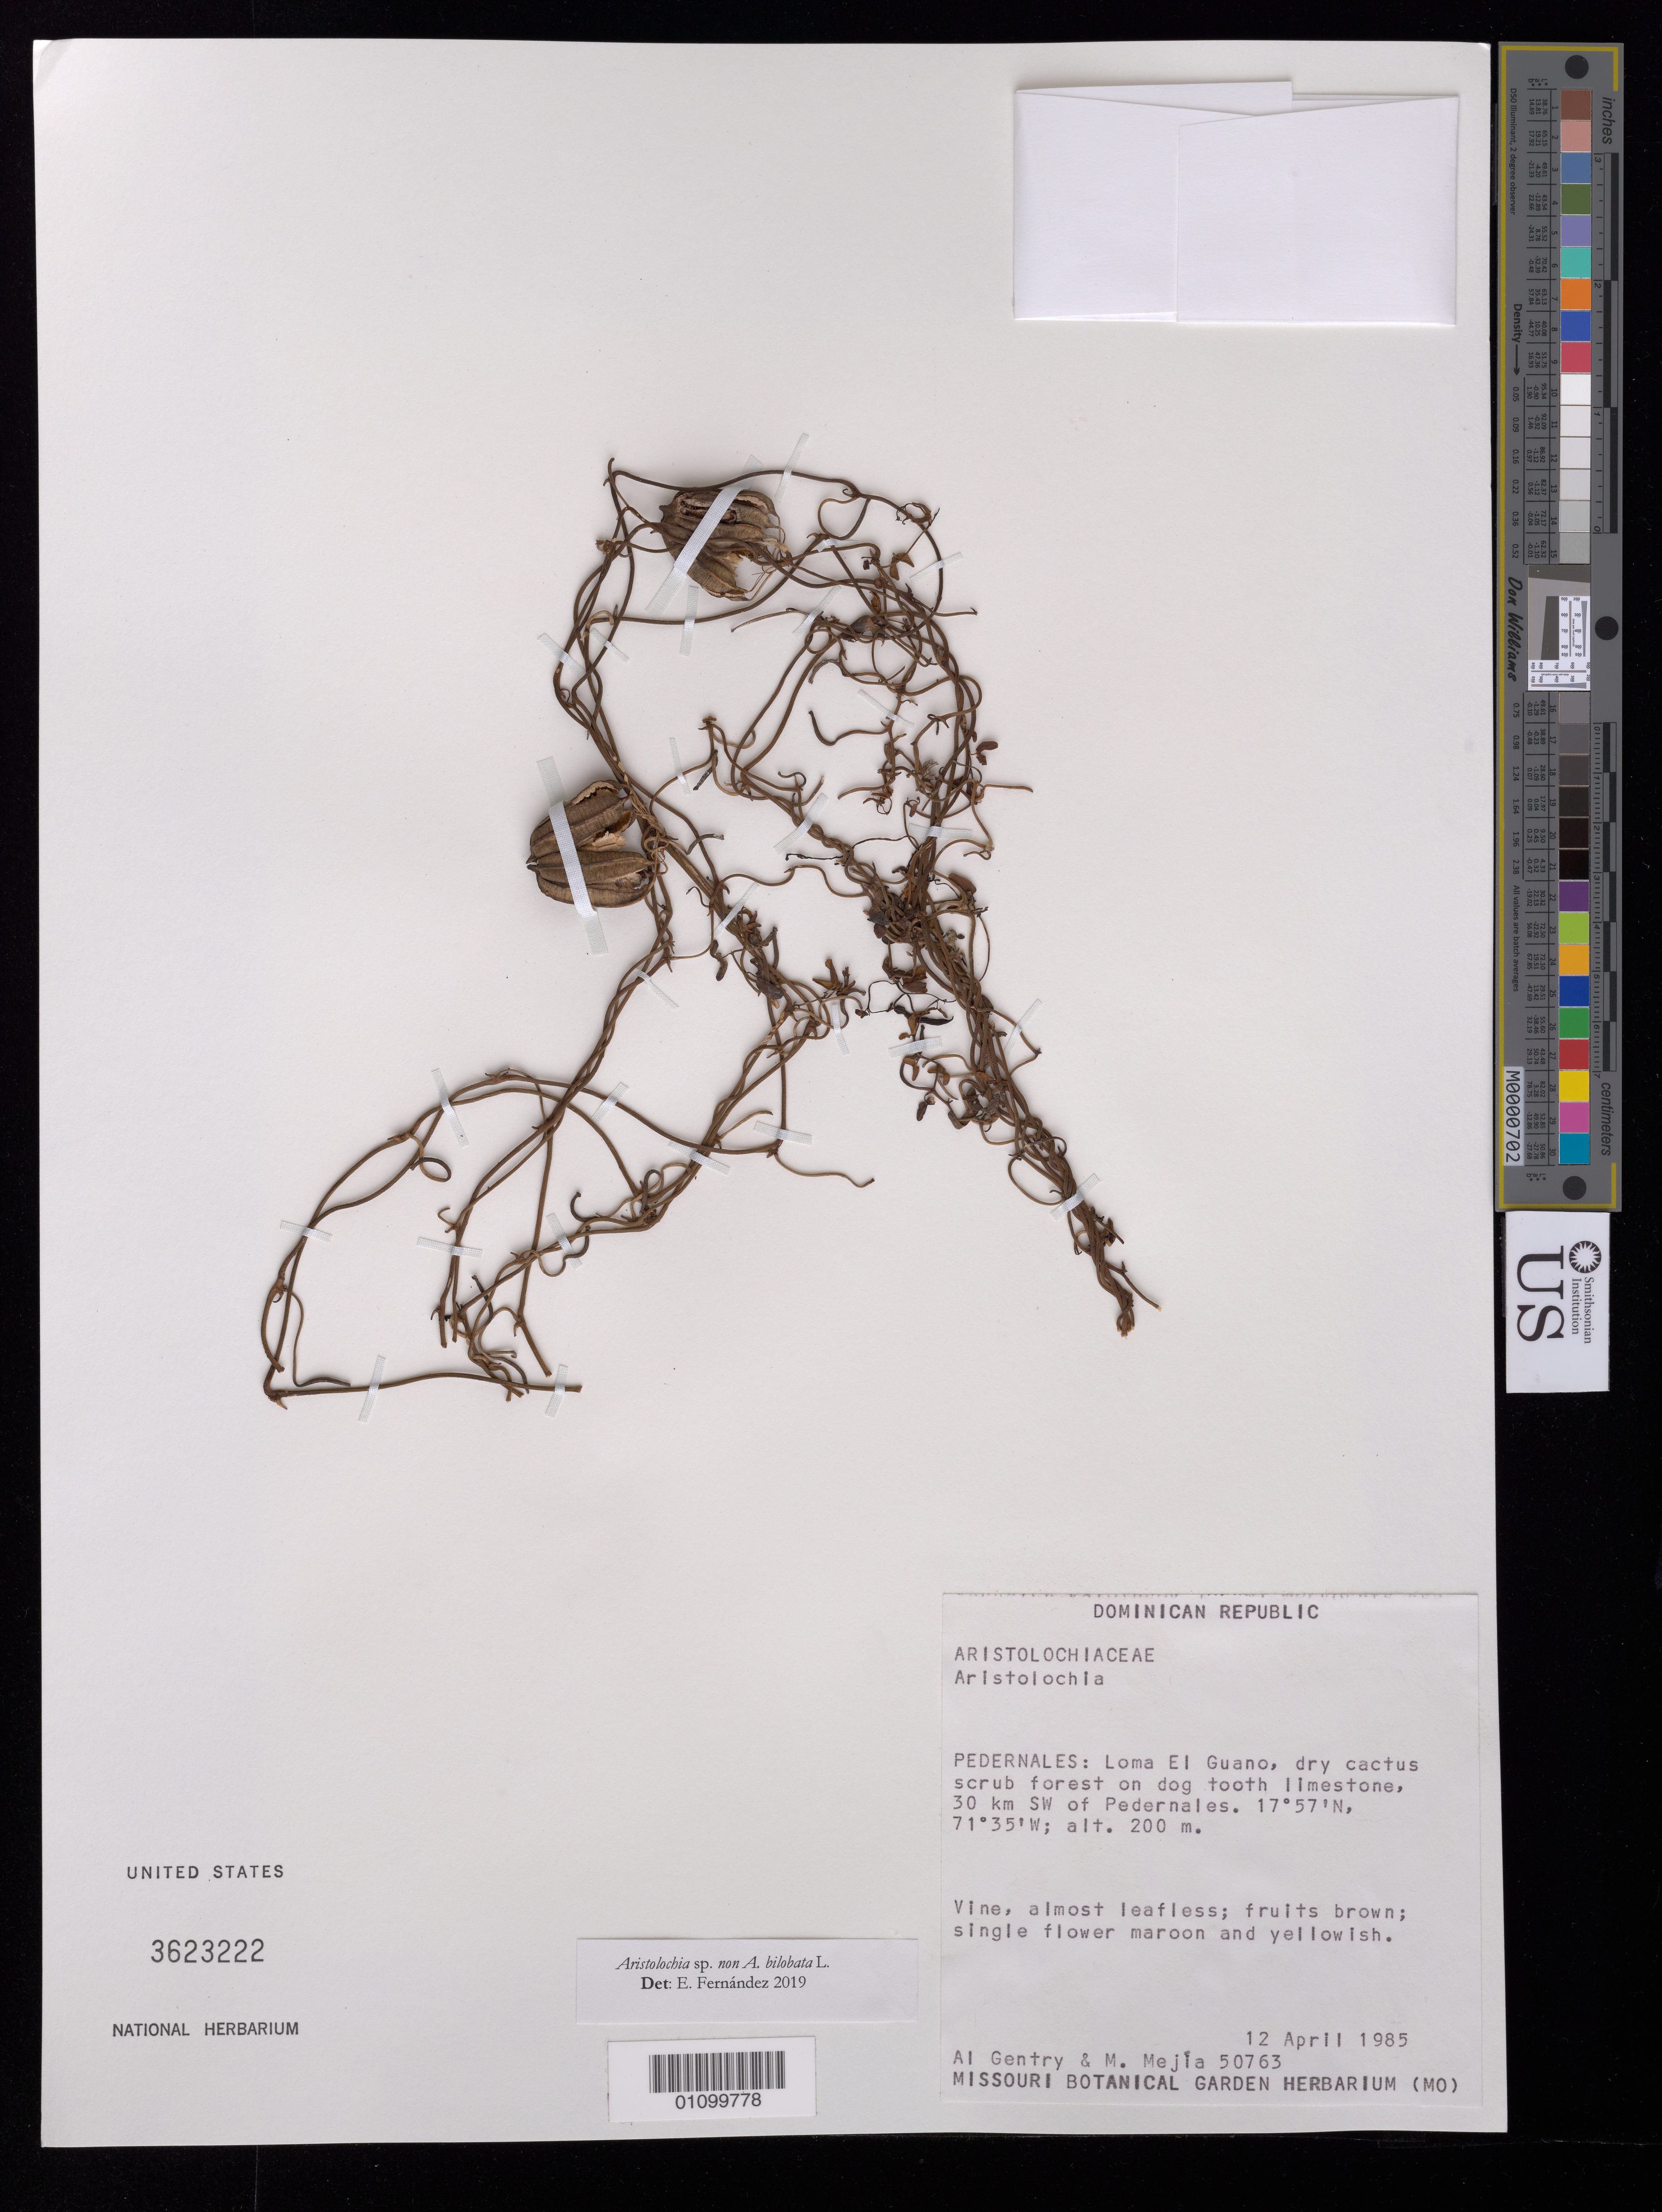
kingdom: Plantae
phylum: Tracheophyta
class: Magnoliopsida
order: Piperales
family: Aristolochiaceae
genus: Aristolochia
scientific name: Aristolochia sp.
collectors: A. H. Gentry & M. Mejia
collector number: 50763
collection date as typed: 12 Apr 1985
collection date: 1985-04-12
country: Dominican Republic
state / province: Pedernales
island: Hispaniola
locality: Loma El Guano, dry cactus scrub forest on dog tooth limestone, 30km SW of Pedernales.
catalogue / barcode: US 3623222